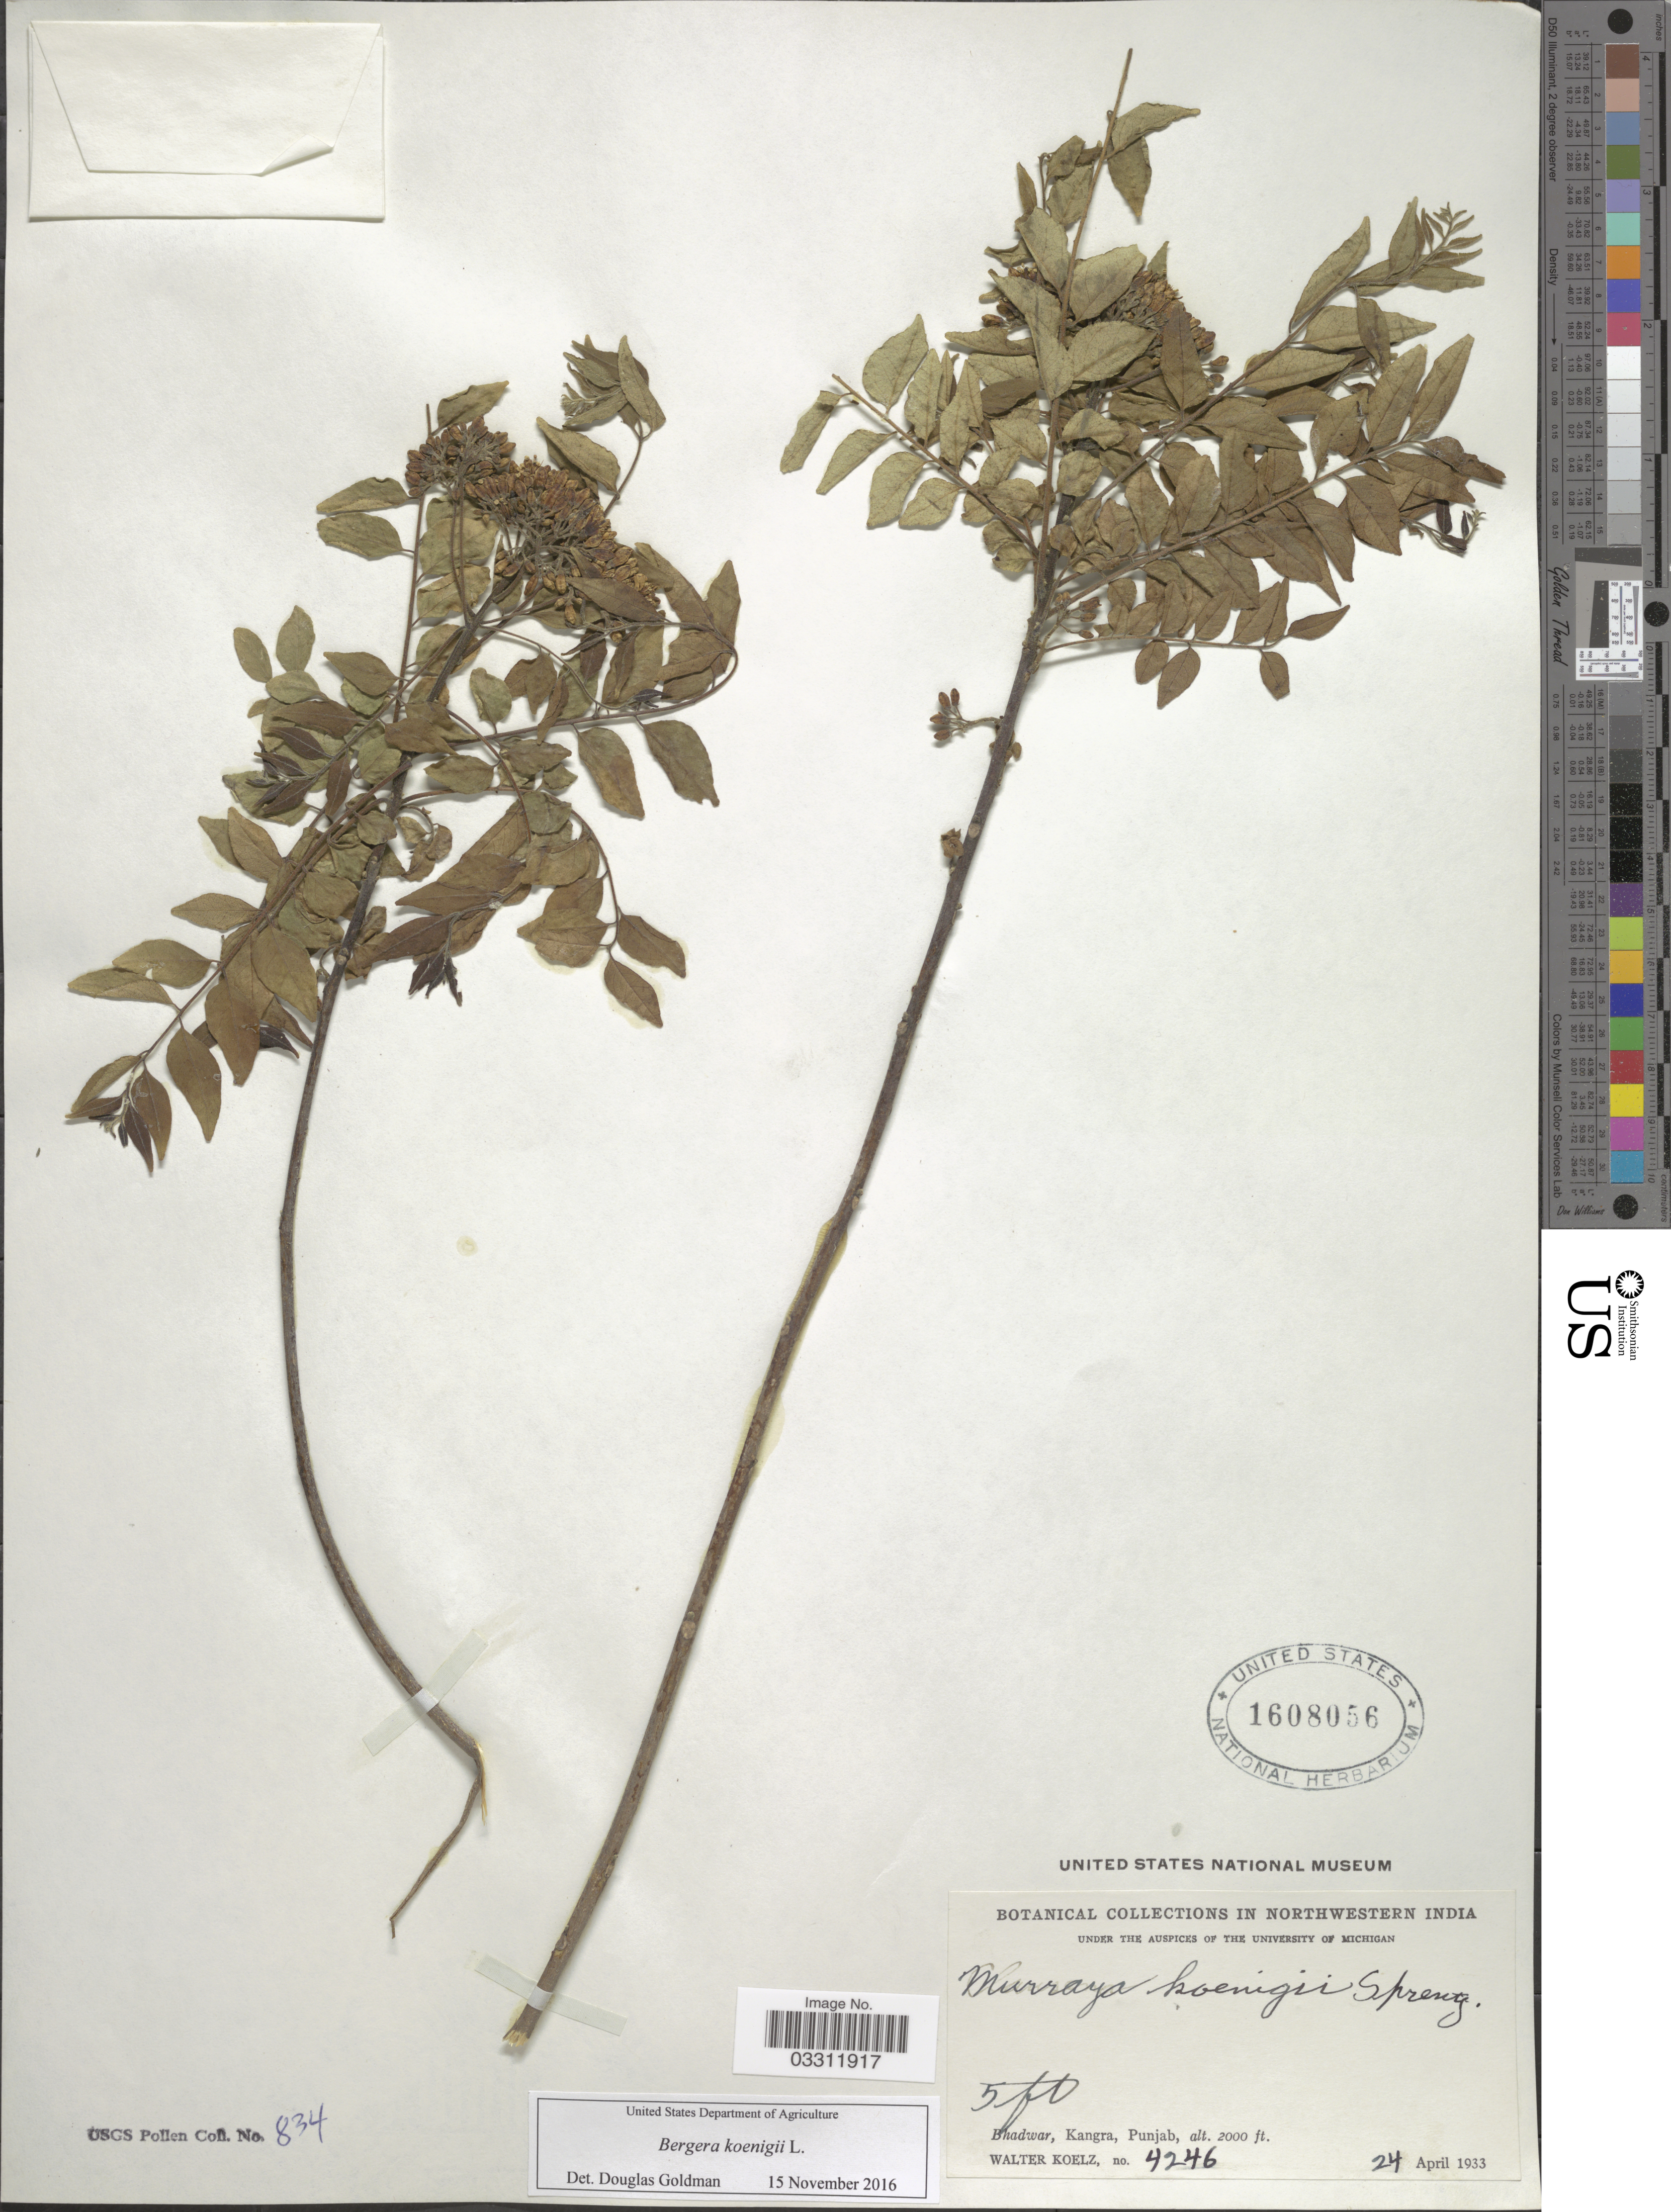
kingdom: Plantae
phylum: Tracheophyta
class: Magnoliopsida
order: Sapindales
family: Rutaceae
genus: Bergera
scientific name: Bergera koenigii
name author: L.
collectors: W. N. Koelz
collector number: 4246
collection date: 1933-04-24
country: India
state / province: Punjab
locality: Northwestern India. Bhadwar, Kangra.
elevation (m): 610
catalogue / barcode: US 1608056